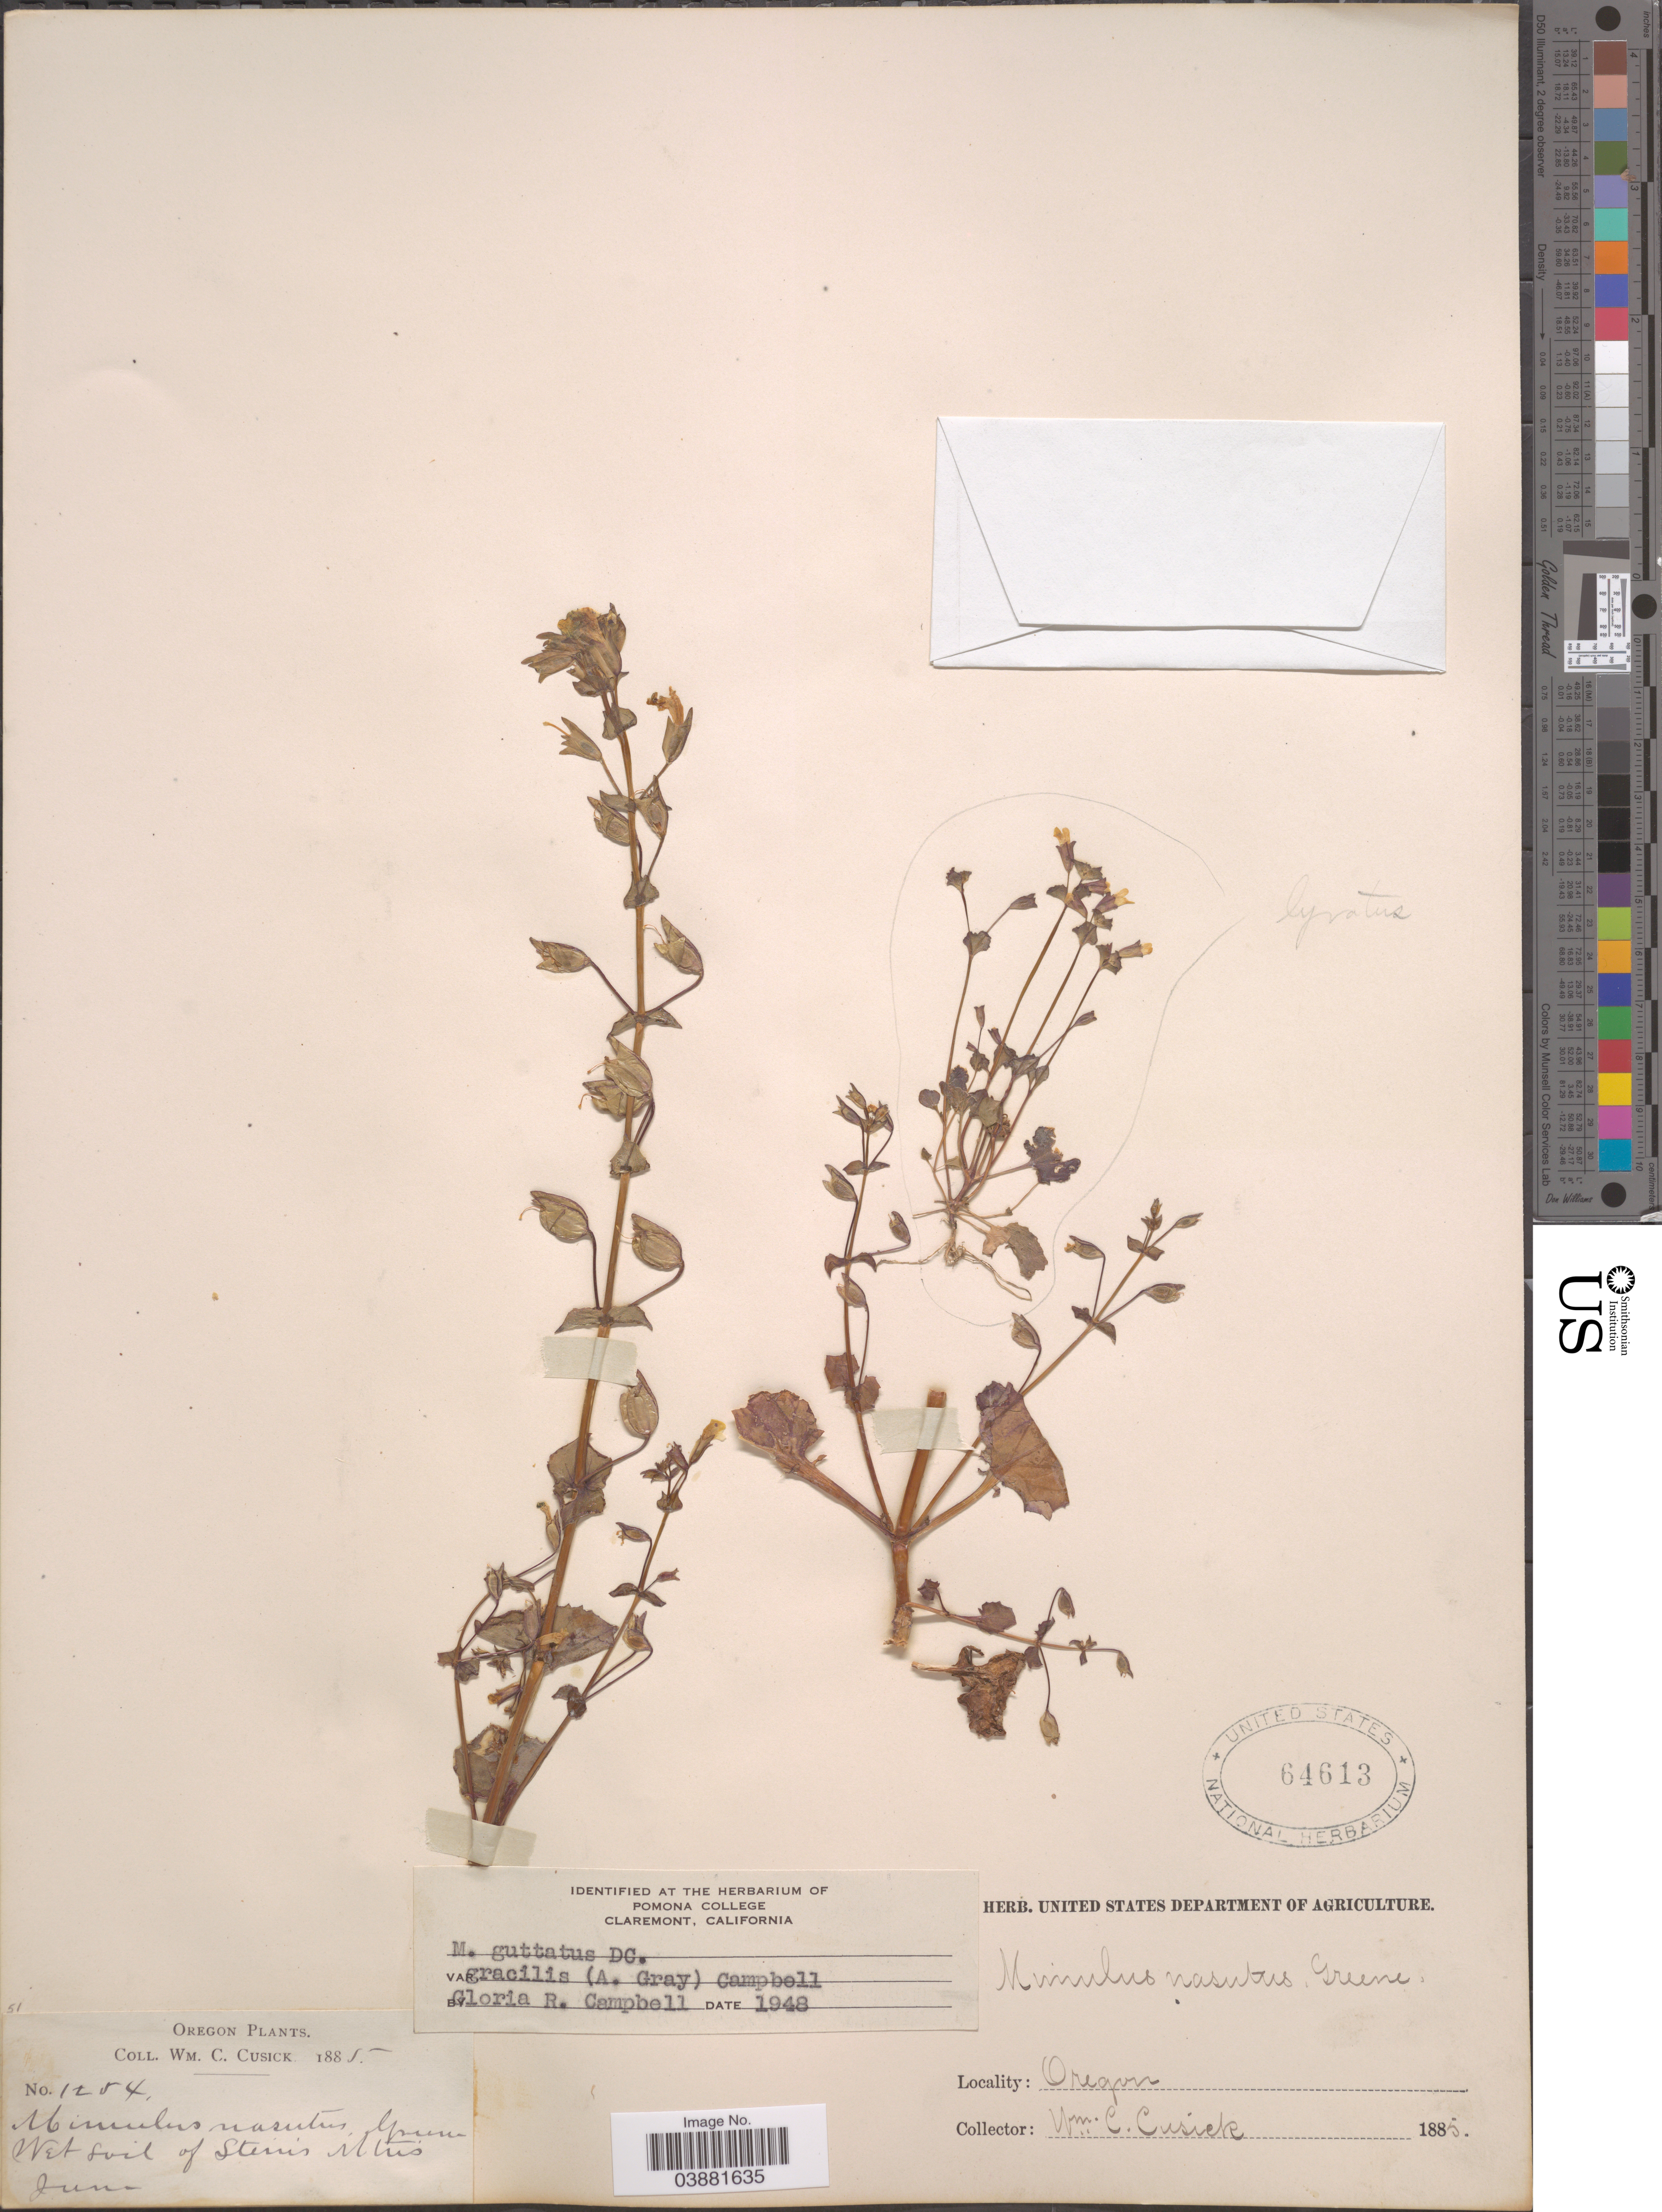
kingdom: Plantae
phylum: Tracheophyta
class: Magnoliopsida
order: Lamiales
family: Phrymaceae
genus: Mimulus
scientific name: Mimulus guttatus var. gracilis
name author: (A. Gray) G.R. Campb.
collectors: W. C. Cusick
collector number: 1254*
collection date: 1885-06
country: United States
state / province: Oregon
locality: Wet soil of Steris Mtns.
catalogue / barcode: US 64613